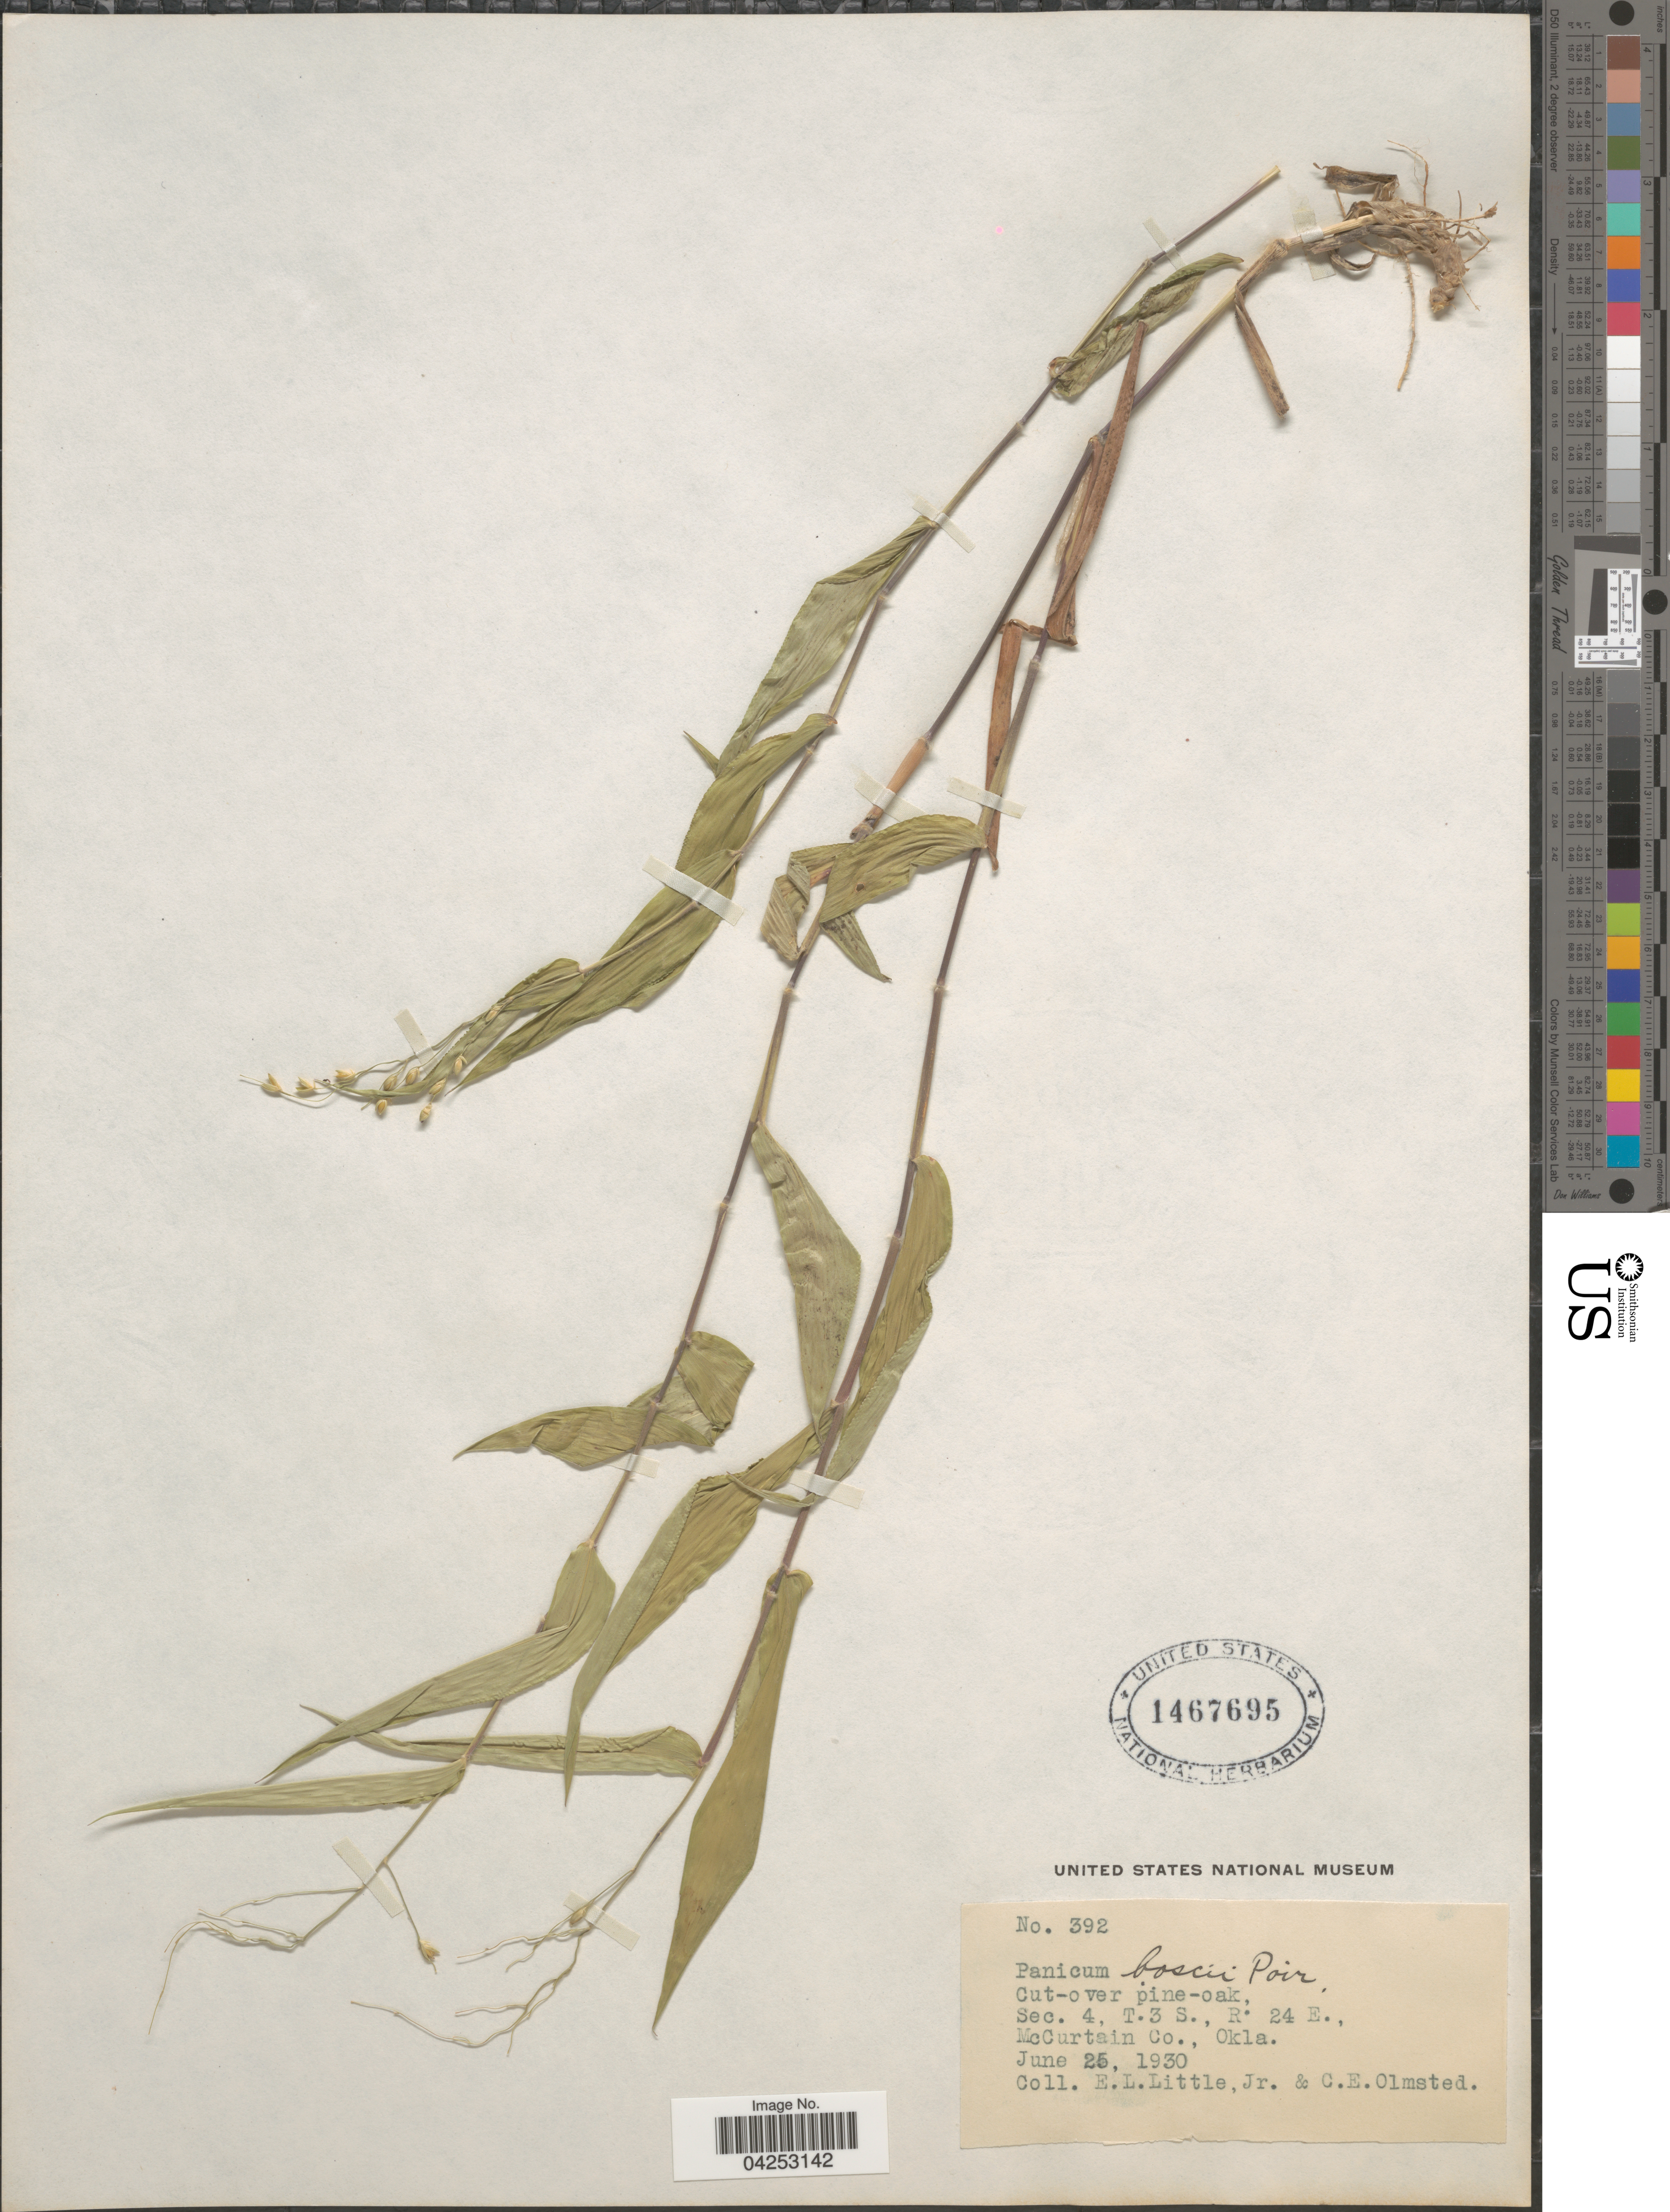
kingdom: Plantae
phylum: Tracheophyta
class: Liliopsida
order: Poales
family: Poaceae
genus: Dichanthelium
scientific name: Dichanthelium boscii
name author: (Poir.) Gould & C.A. Clark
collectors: E. L. Little & C. Olmsted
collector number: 392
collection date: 1930-06-25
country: United States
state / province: Oklahoma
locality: Cut-over pine-oak, Sec. 4, T.3 S., R 24 E., McCurtain Co.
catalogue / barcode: US 1467695